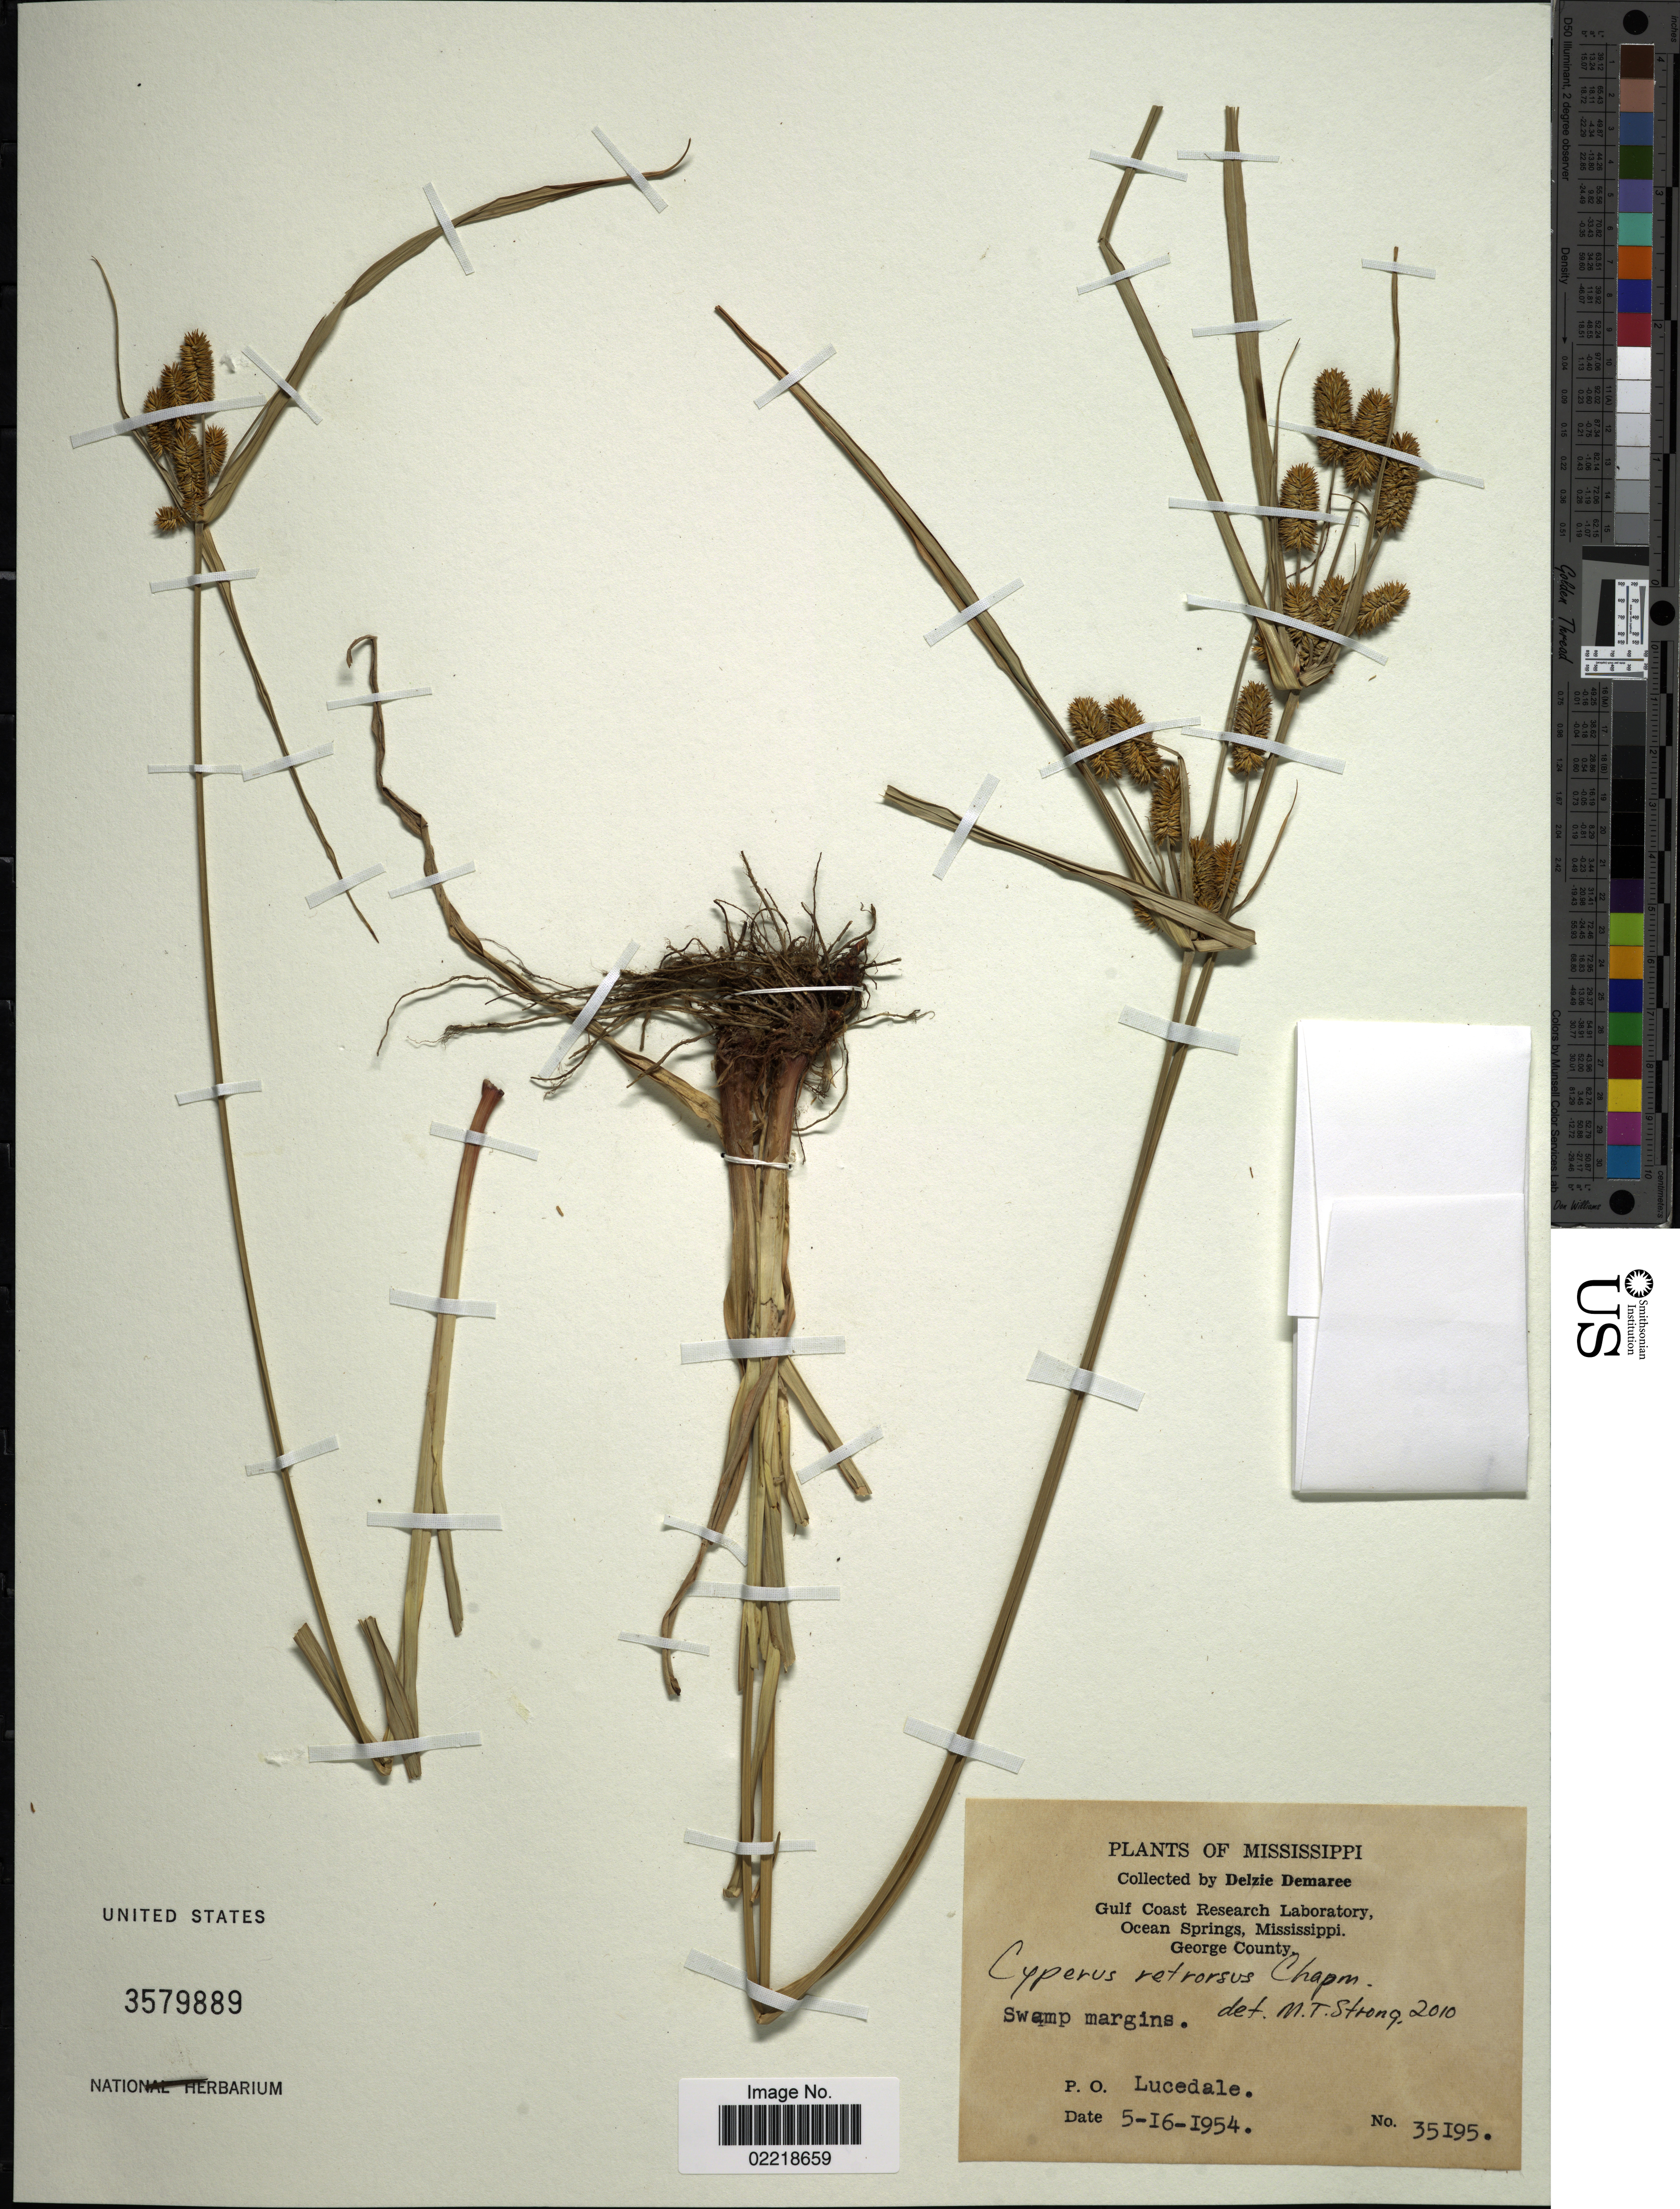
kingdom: Plantae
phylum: Tracheophyta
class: Liliopsida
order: Poales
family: Cyperaceae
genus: Cyperus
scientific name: Cyperus retrorsus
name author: Chapm.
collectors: D. Demaree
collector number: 35195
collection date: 1954-05-16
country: United States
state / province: Mississippi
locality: Gulf Coast Research Laboratory, Ocean Springs, Mississippi. George County. P. O. Lucedale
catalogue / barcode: US 3579889